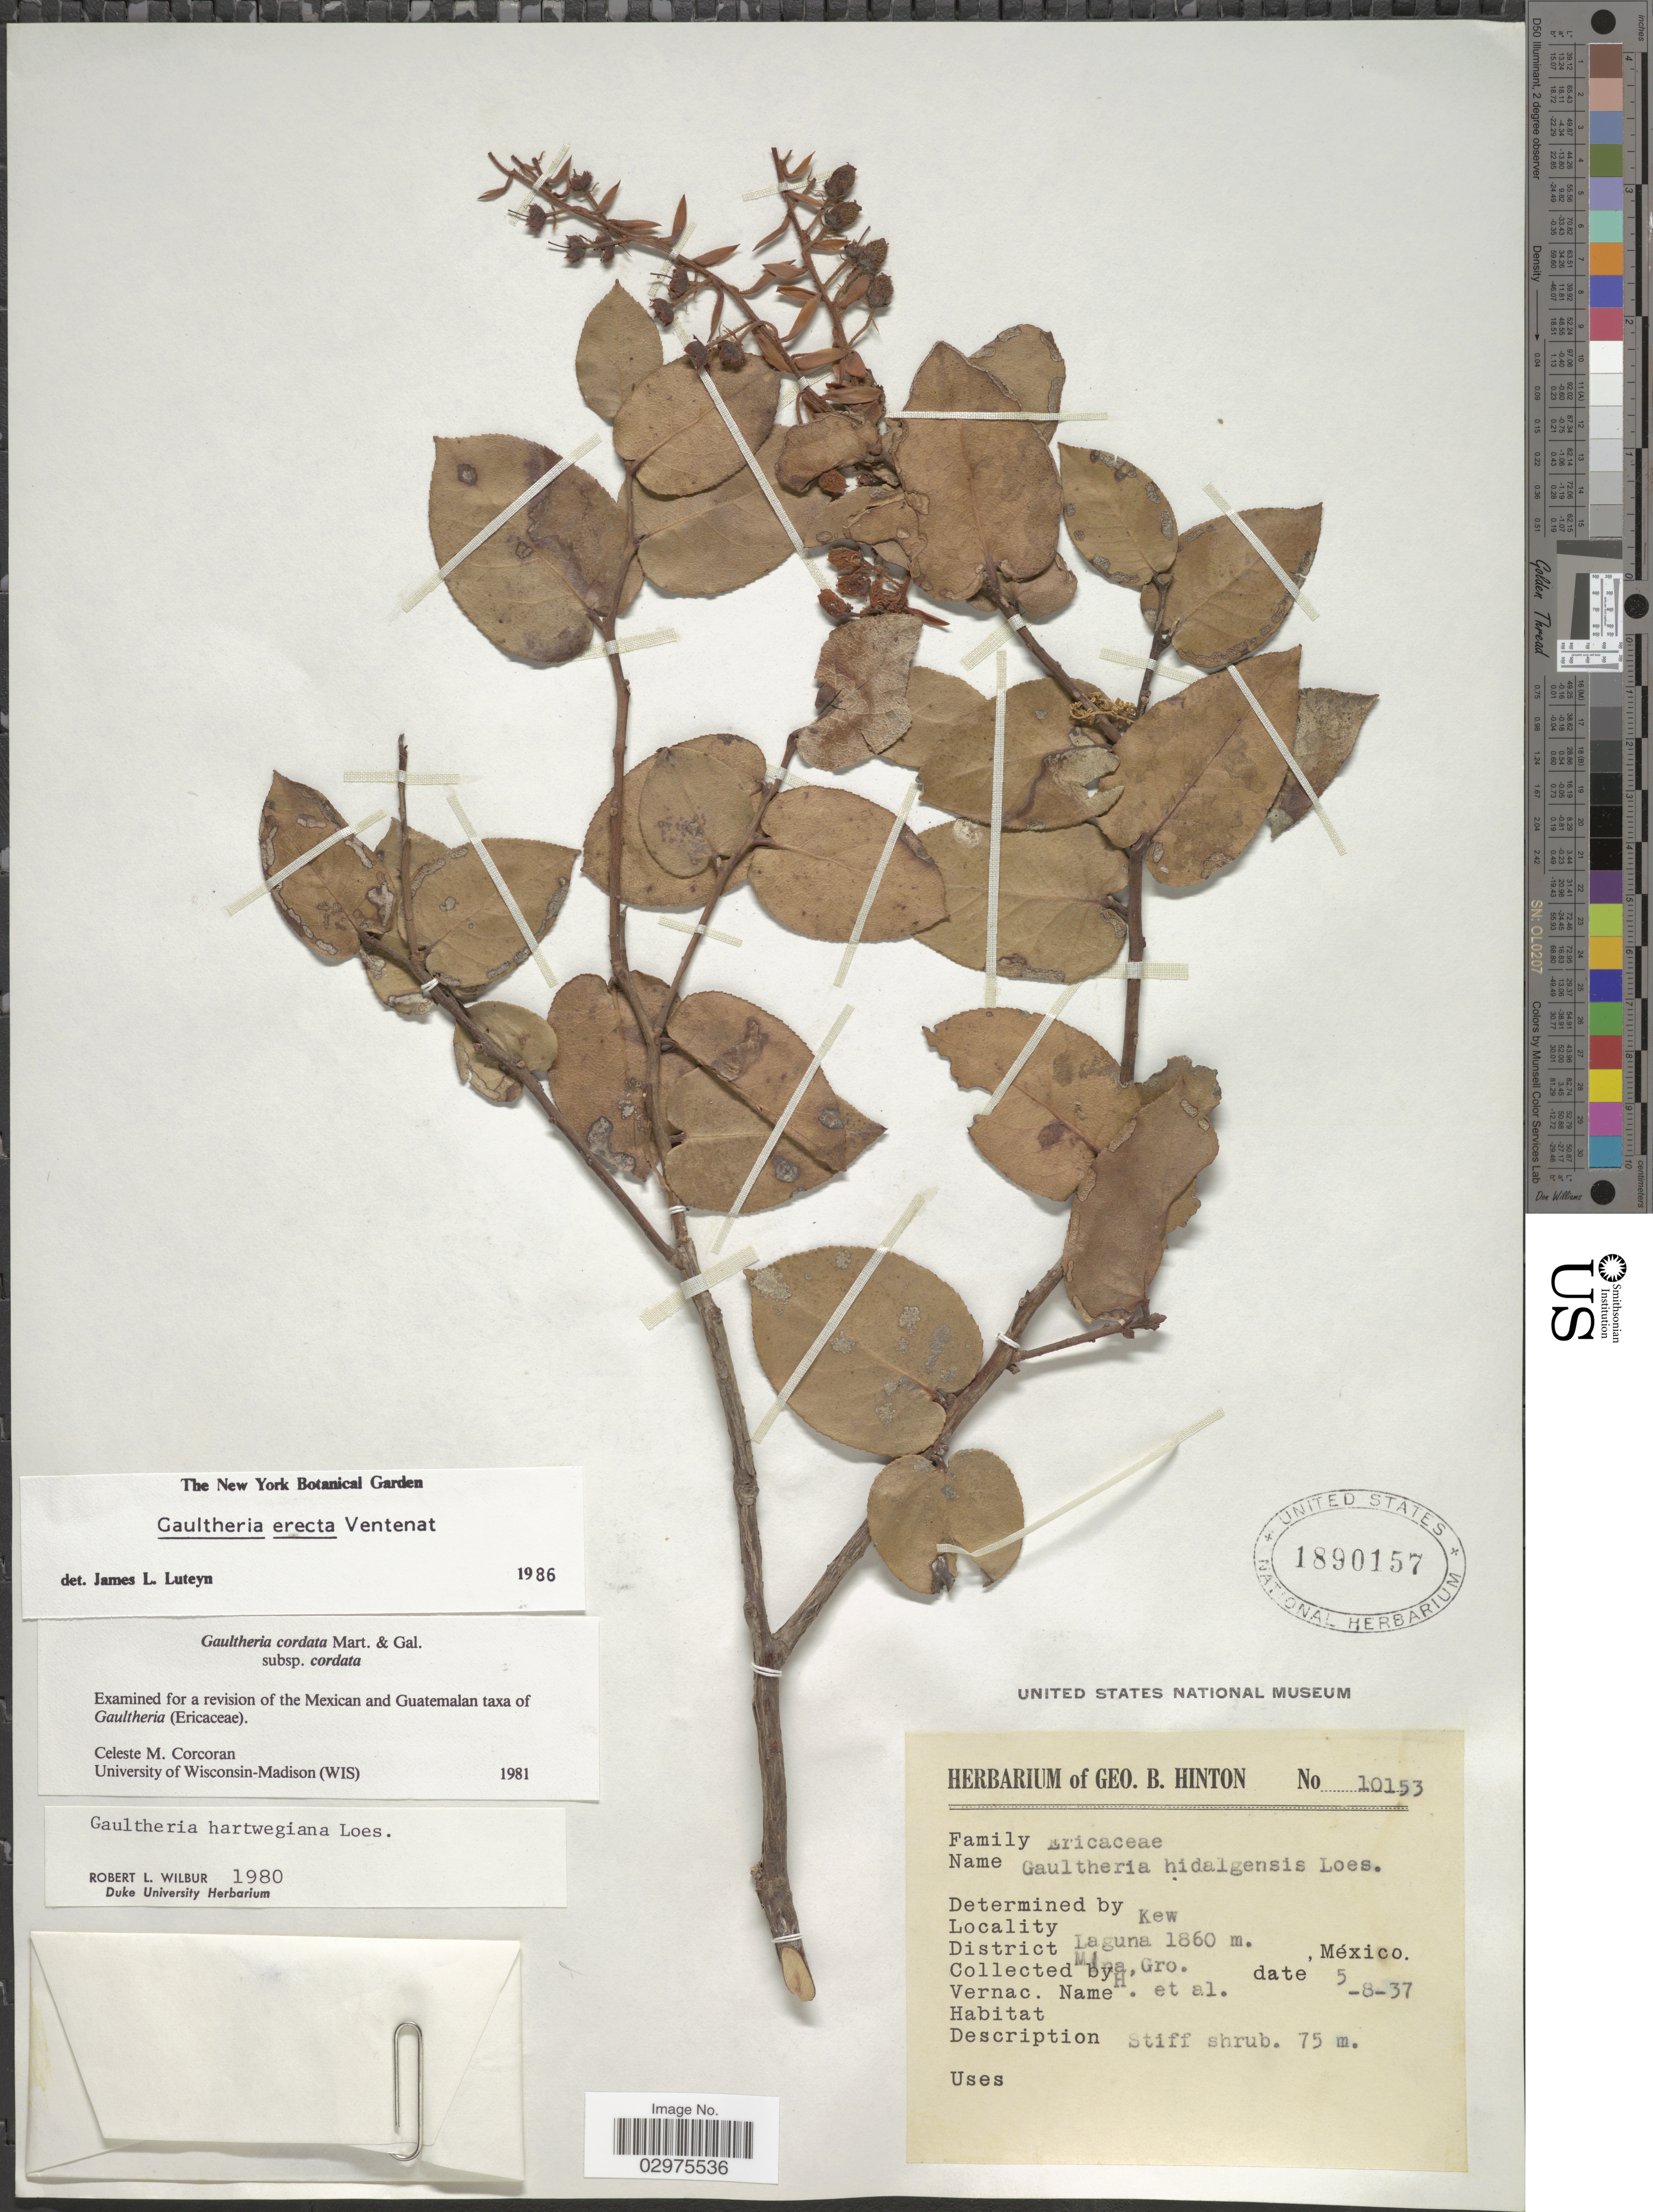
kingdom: Plantae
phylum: Tracheophyta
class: Magnoliopsida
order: Ericales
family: Ericaceae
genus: Gaultheria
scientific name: Gaultheria erecta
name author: Vent.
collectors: G. B. Hinton & et al.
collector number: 10153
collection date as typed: Transcribed d/m/y: 5/8/37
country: Mexico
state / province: Guerrero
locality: Laguna. District Mina.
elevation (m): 1860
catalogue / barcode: US 1890157